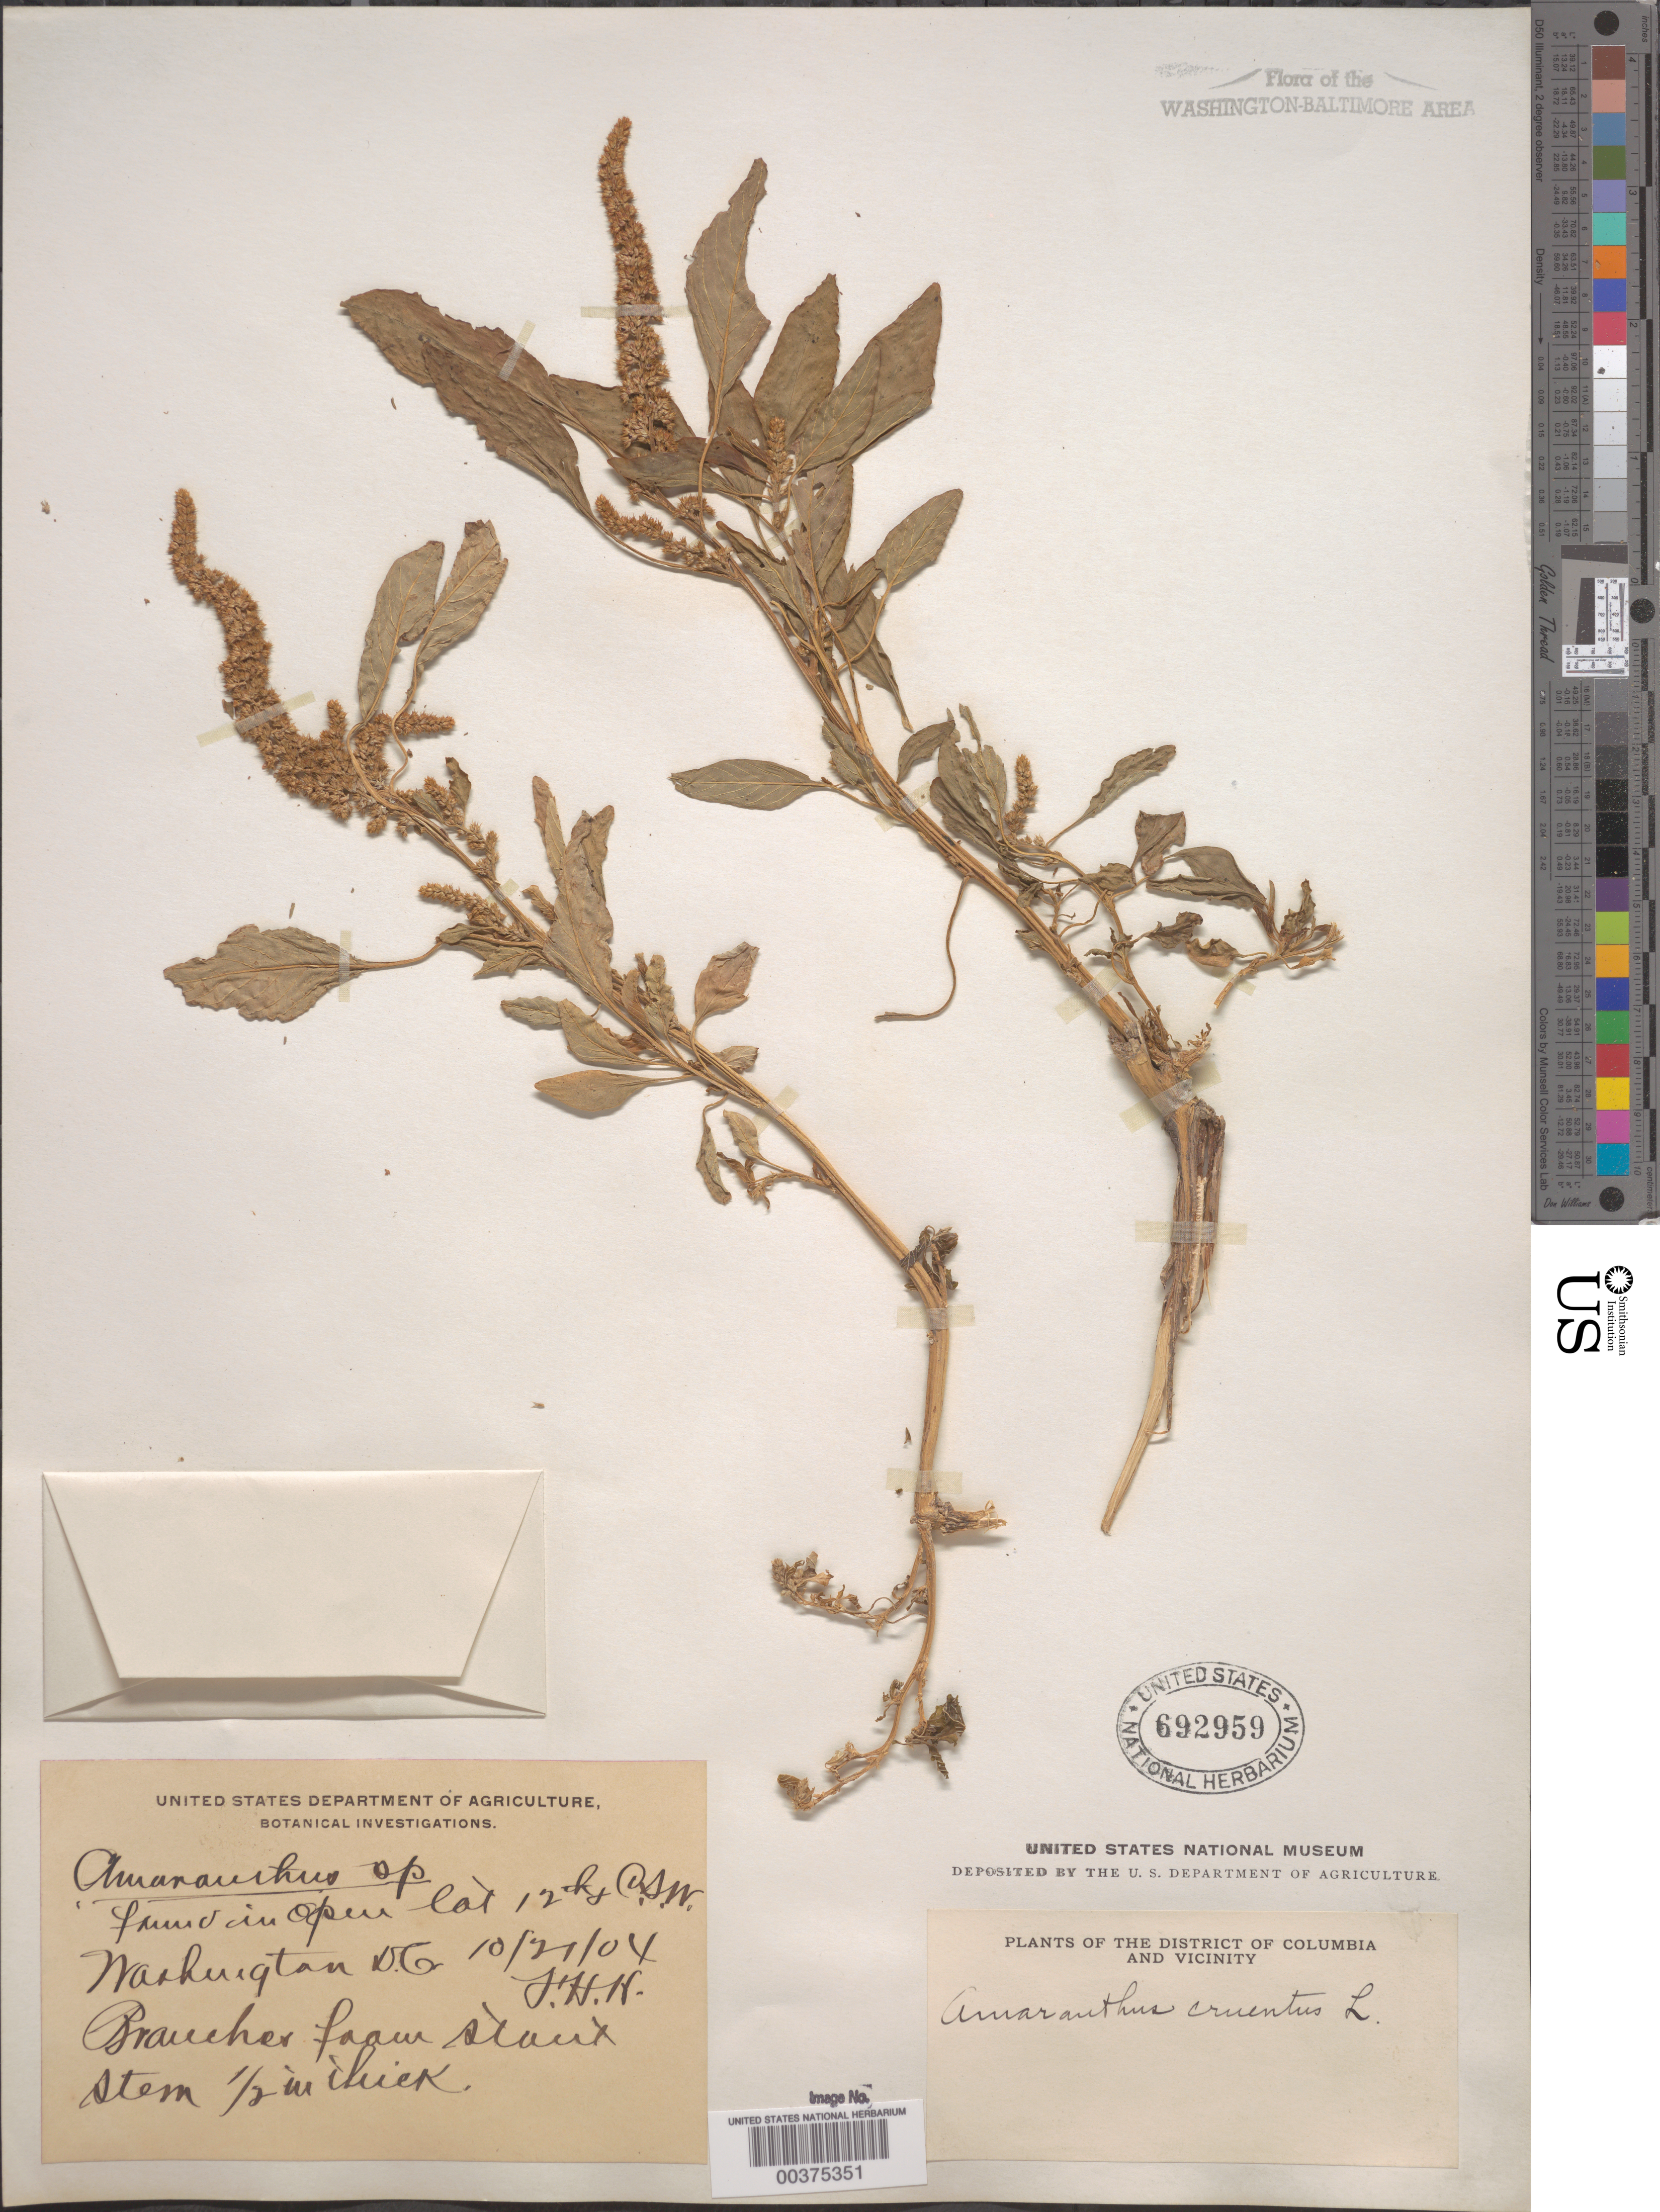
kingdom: Plantae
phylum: Tracheophyta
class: Magnoliopsida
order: Caryophyllales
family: Amaranthaceae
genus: Amaranthus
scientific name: Amaranthus cruentus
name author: L.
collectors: J. H. Holms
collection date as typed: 21 Oct 1904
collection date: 1904-10-21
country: United States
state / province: District of Columbia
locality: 12th Street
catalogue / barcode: US 692959